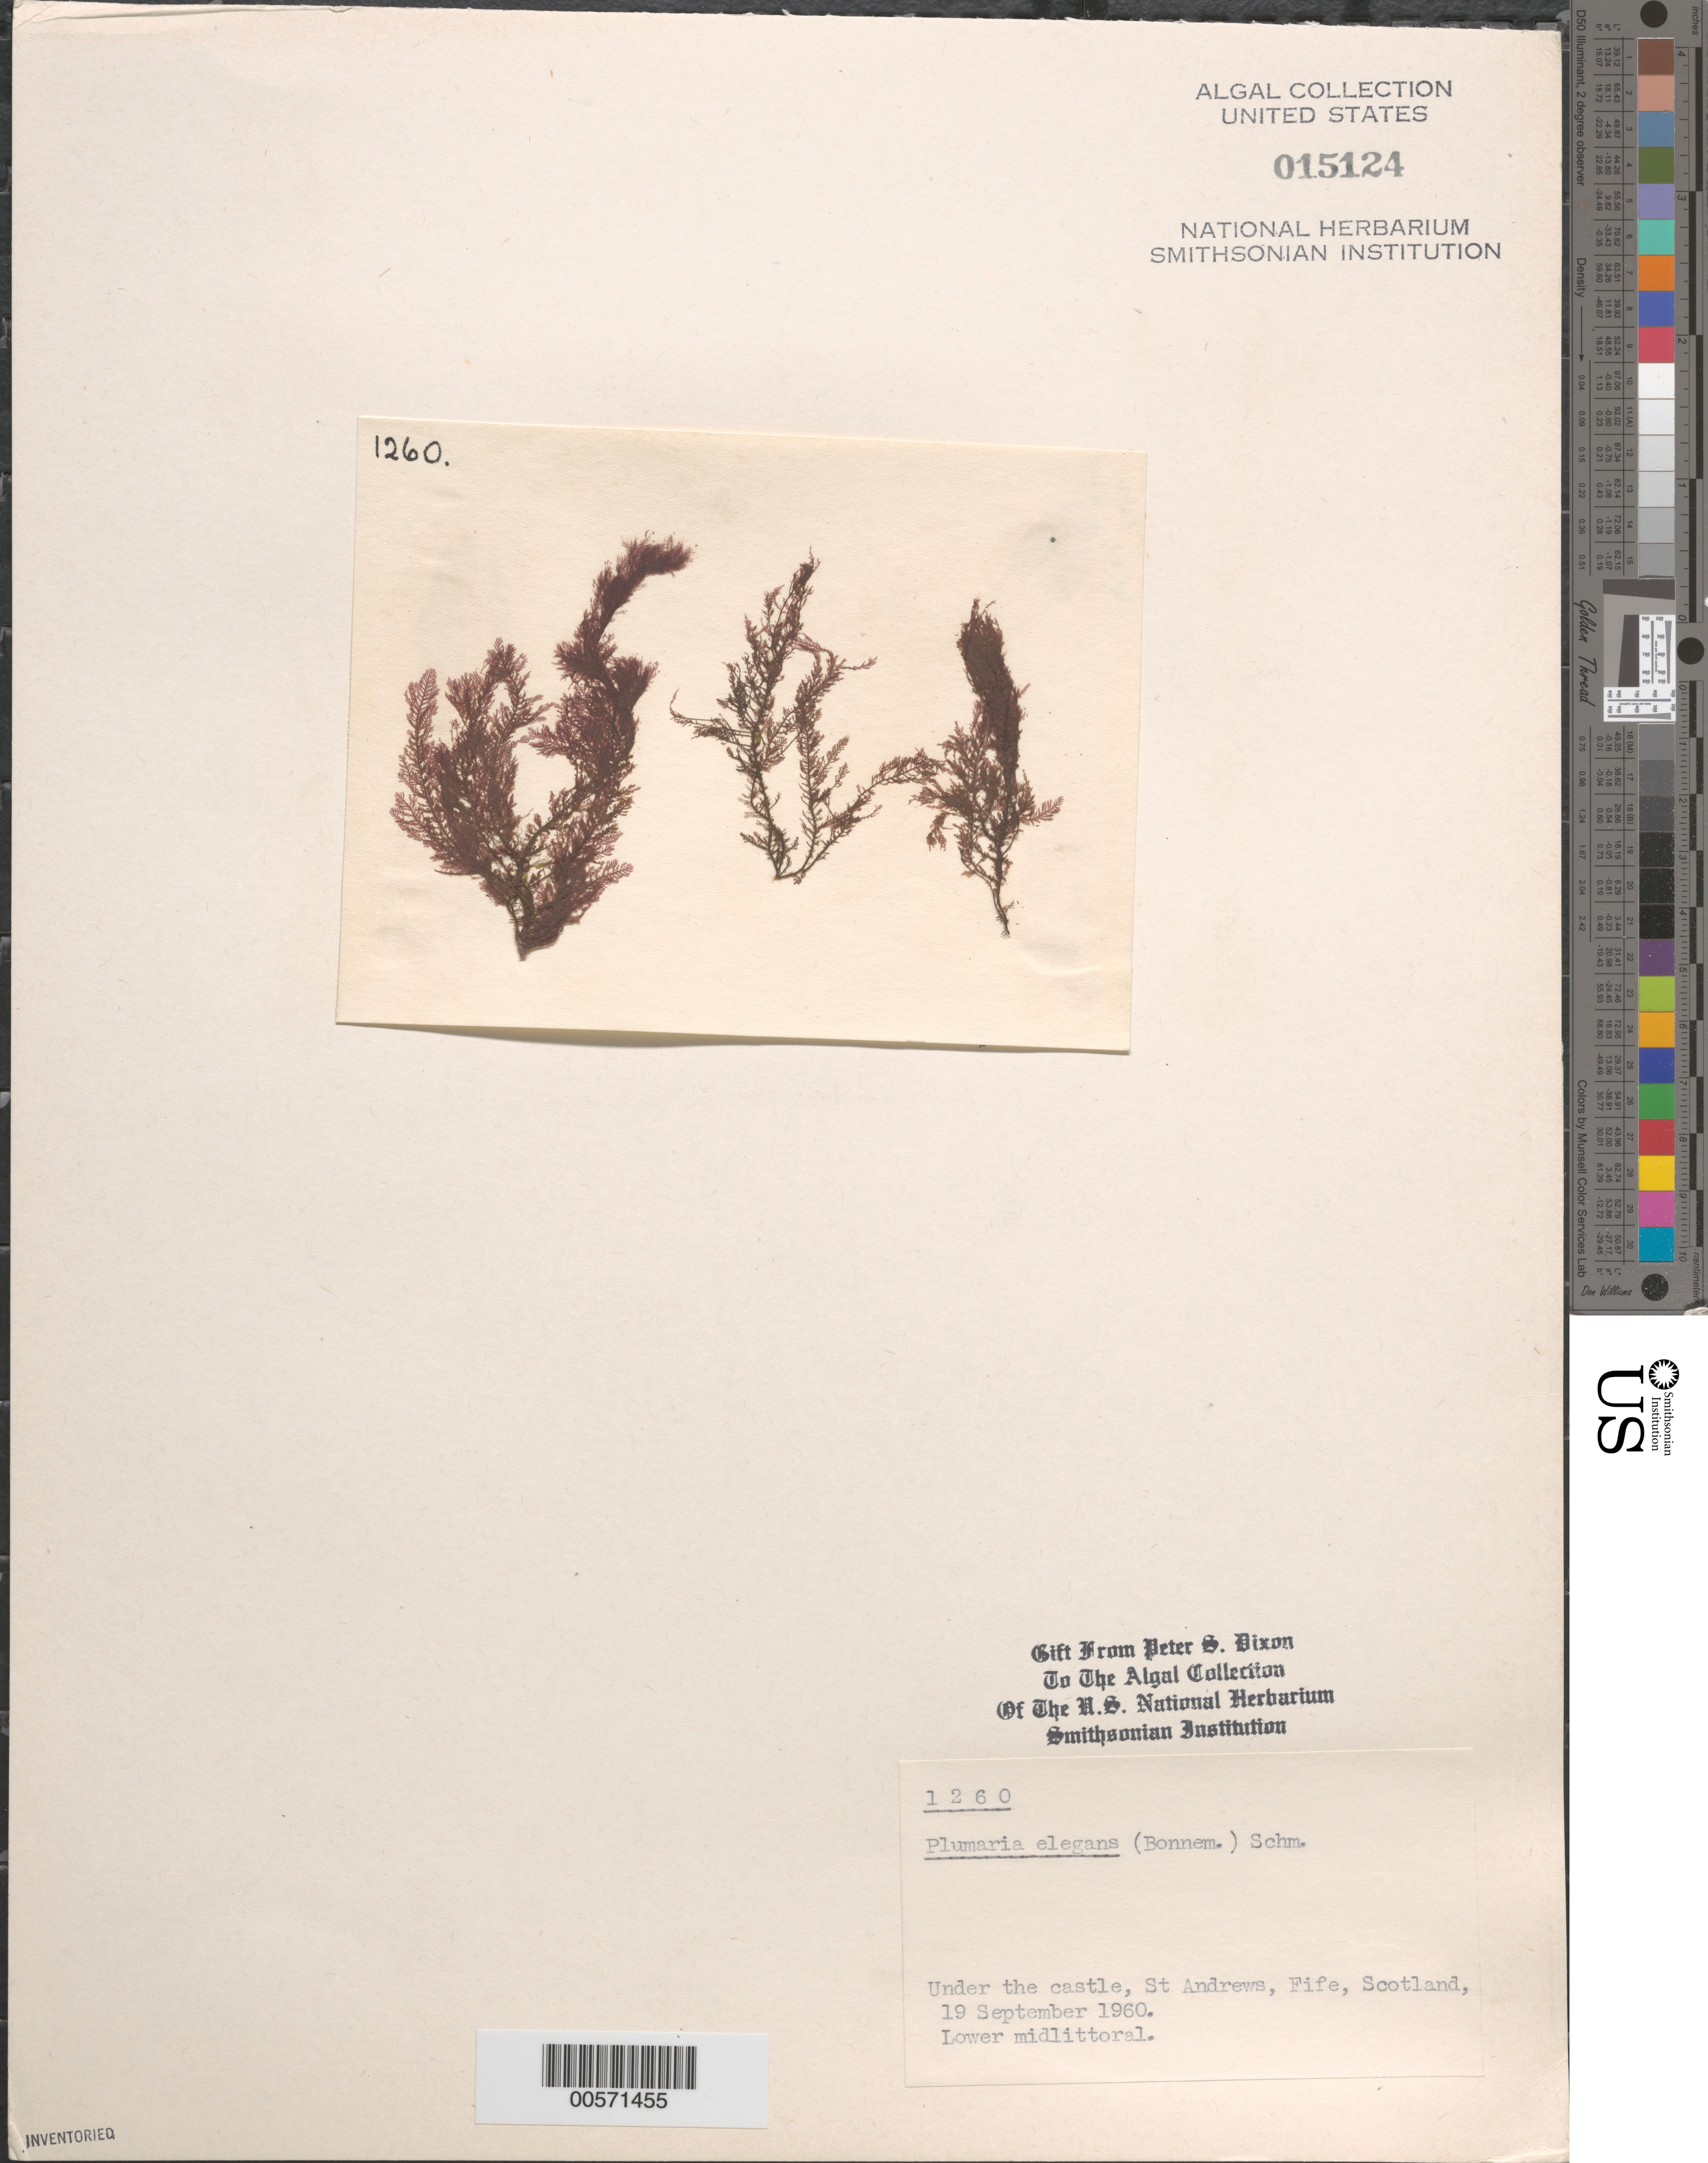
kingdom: Plantae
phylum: Rhodophyta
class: Florideophyceae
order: Ceramiales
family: Wrangeliaceae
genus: Plumaria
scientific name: Plumaria plumosa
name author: (Hudson) Kuntze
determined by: Algae name updating Project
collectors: P. S. Dixon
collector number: PSD 1260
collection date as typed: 19 Sep 1960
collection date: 1960-09-19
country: United Kingdom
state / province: Scotland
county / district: Fife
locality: St. Andrews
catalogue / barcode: US 15124